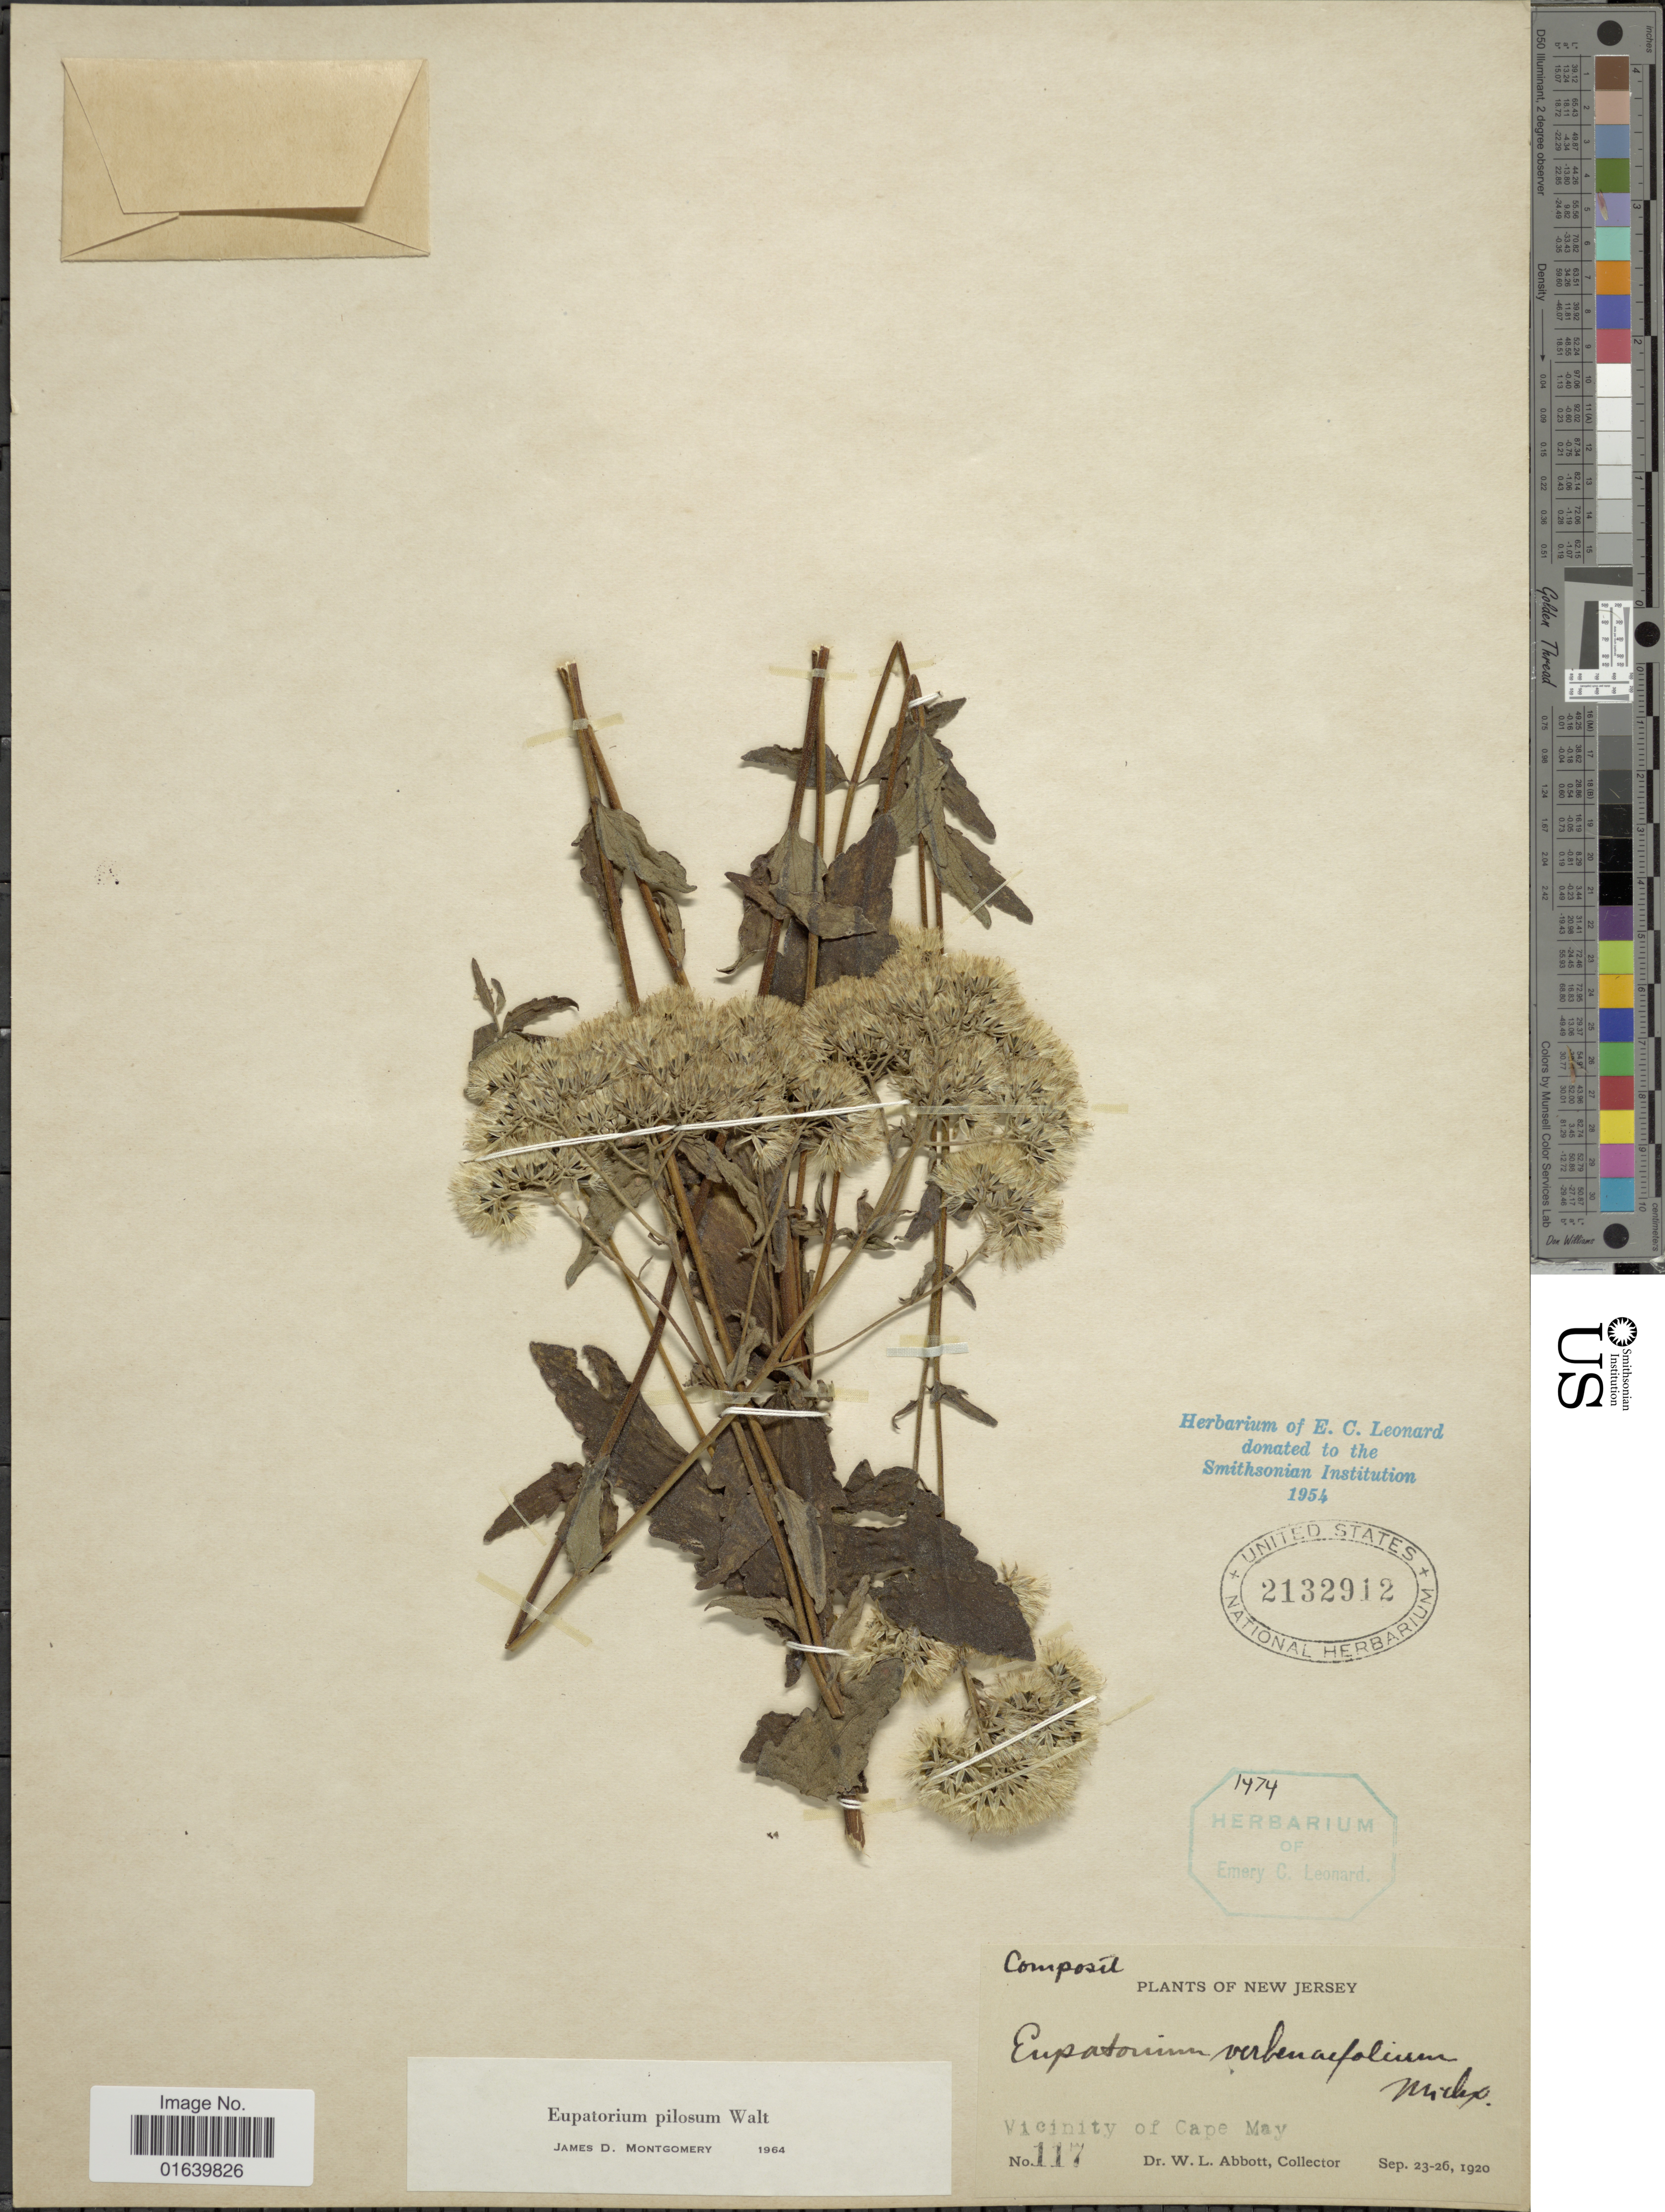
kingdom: Plantae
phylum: Tracheophyta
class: Magnoliopsida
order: Asterales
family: Asteraceae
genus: Eupatorium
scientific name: Eupatorium pilosum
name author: Walter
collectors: W. L. Abbott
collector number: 117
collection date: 1920-09-23/1920-09-26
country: United States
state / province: New Jersey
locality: New Jersey, vicinity of Cape May.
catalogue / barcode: US 2132912